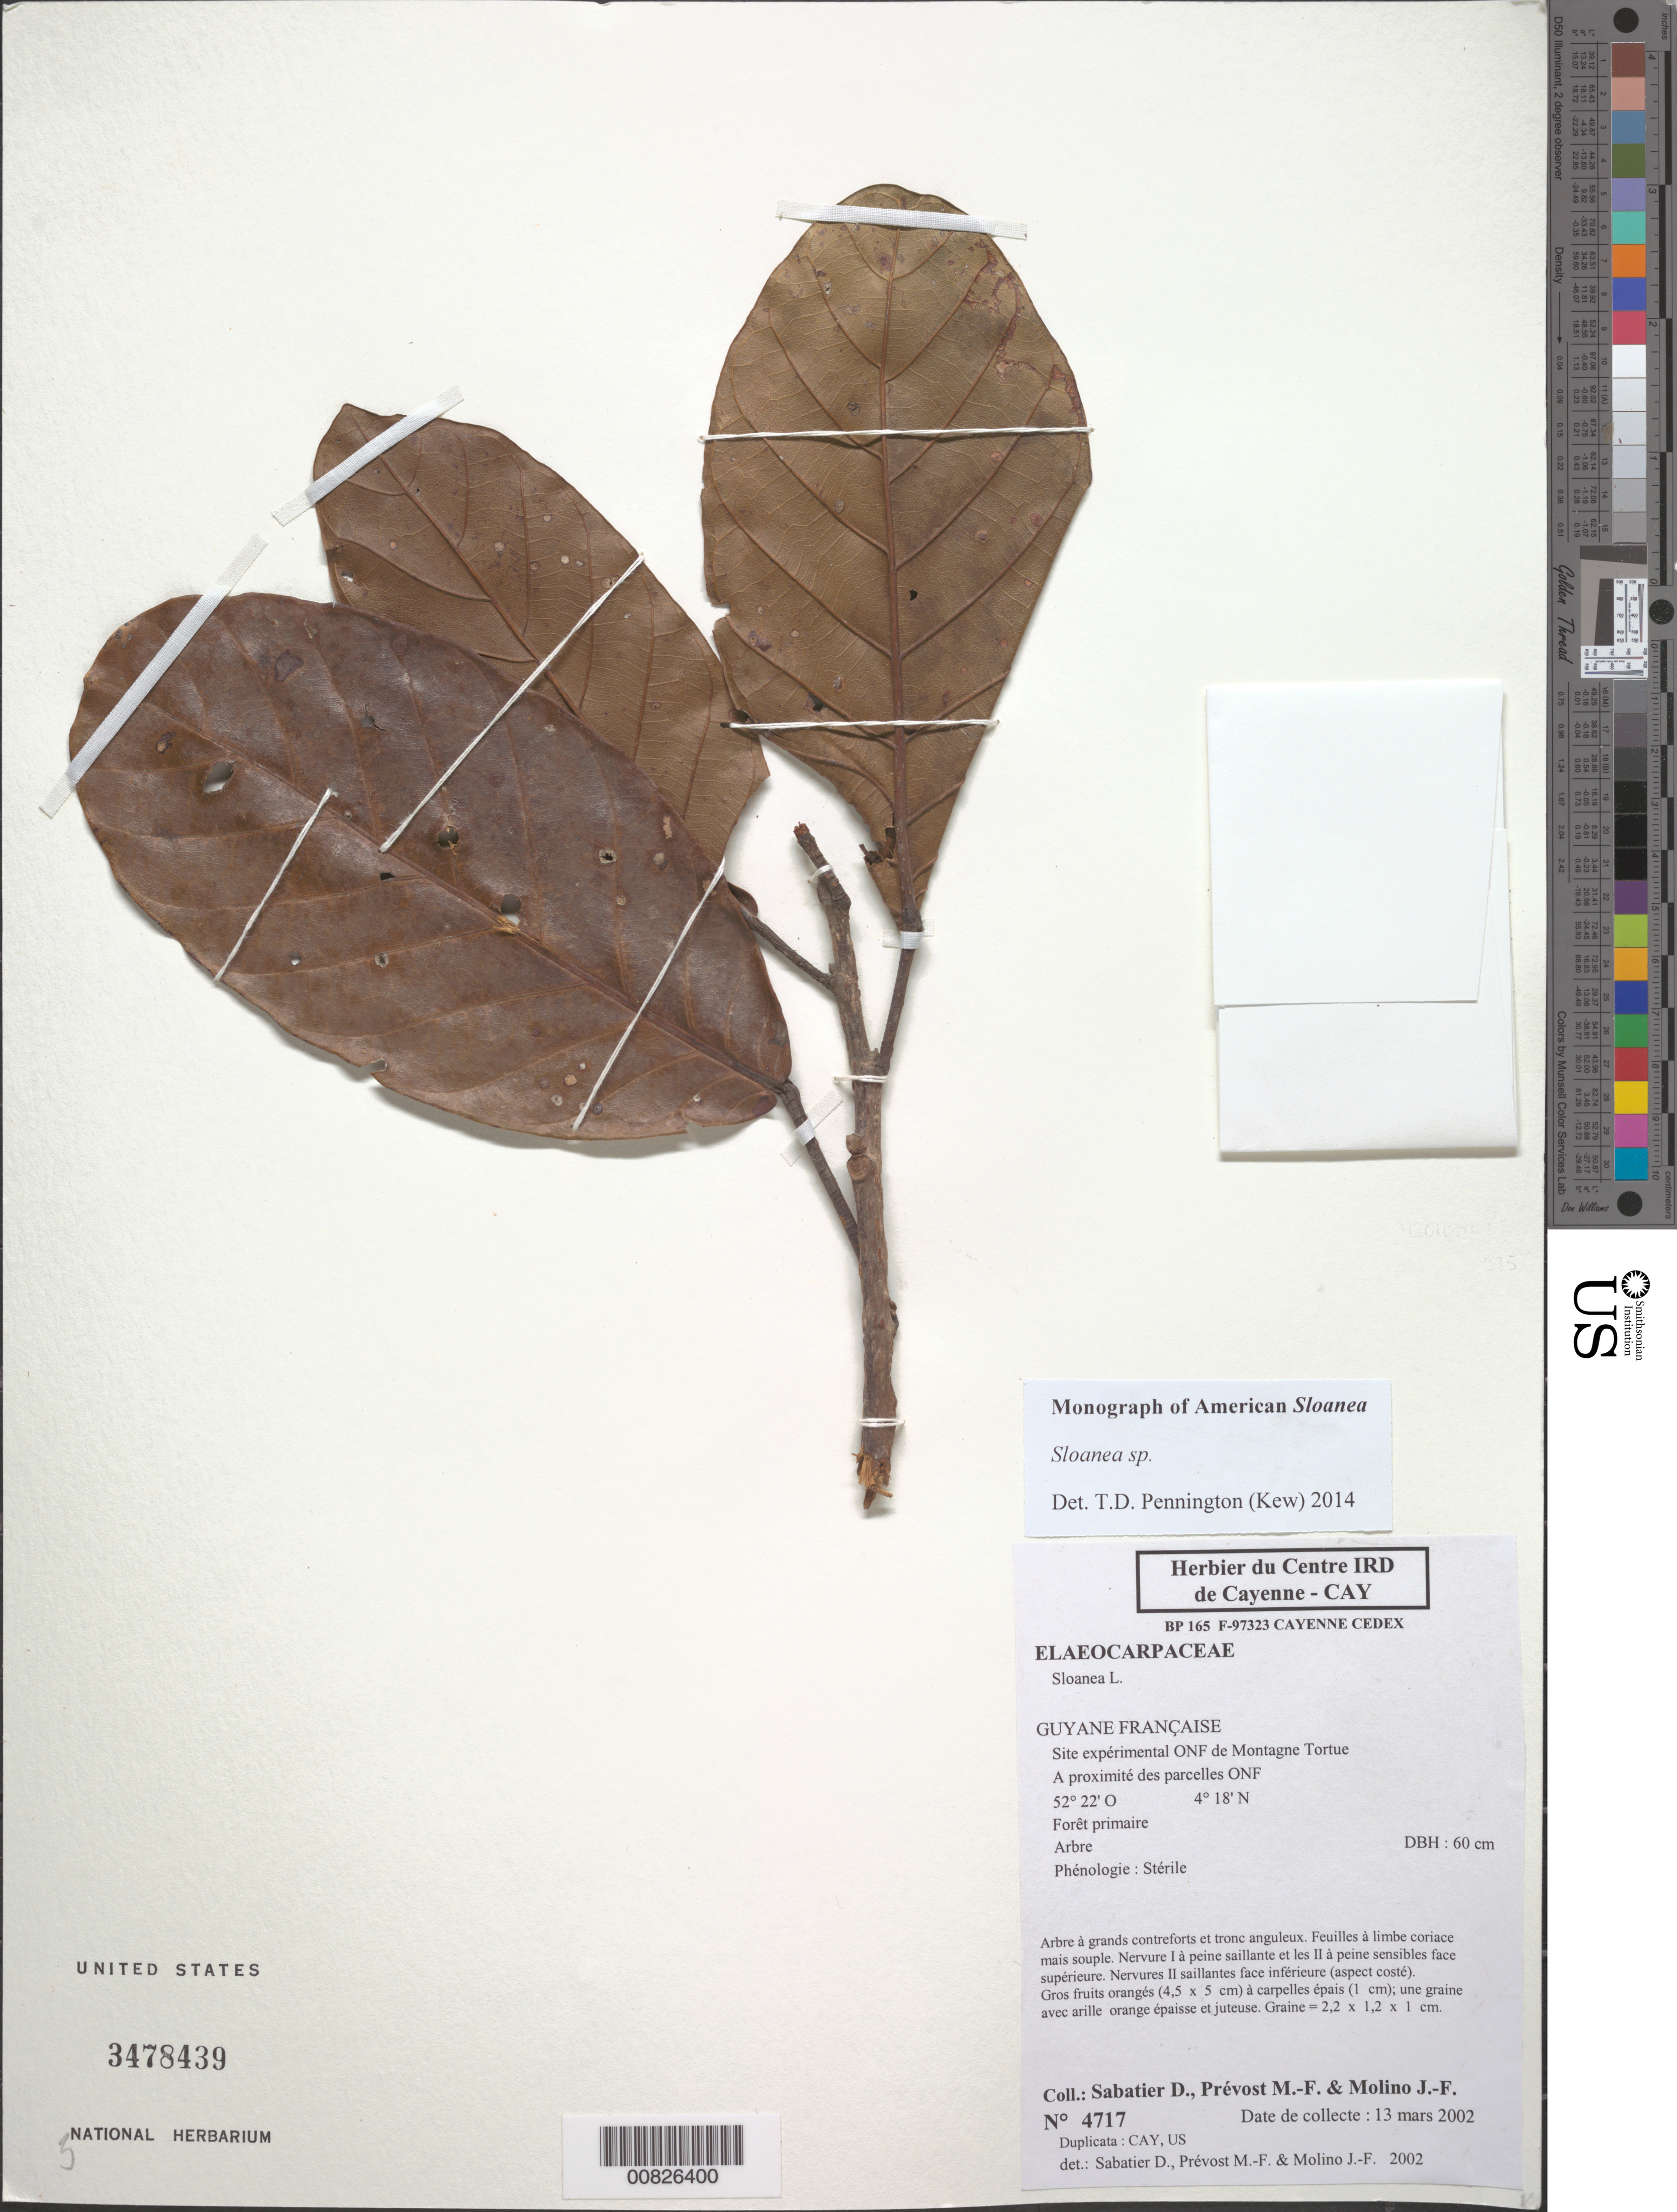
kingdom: Plantae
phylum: Tracheophyta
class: Magnoliopsida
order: Oxalidales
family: Elaeocarpaceae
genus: Sloanea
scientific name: Sloanea sp.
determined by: Pennington, T. D., (K)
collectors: D. Sabatier, M. G. Silva & J. Molino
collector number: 4717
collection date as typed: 13-Mar-02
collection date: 2002-03-13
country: French Guiana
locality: Montagne Tortue, site experimental ONF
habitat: Primary forest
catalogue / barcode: US 3478439